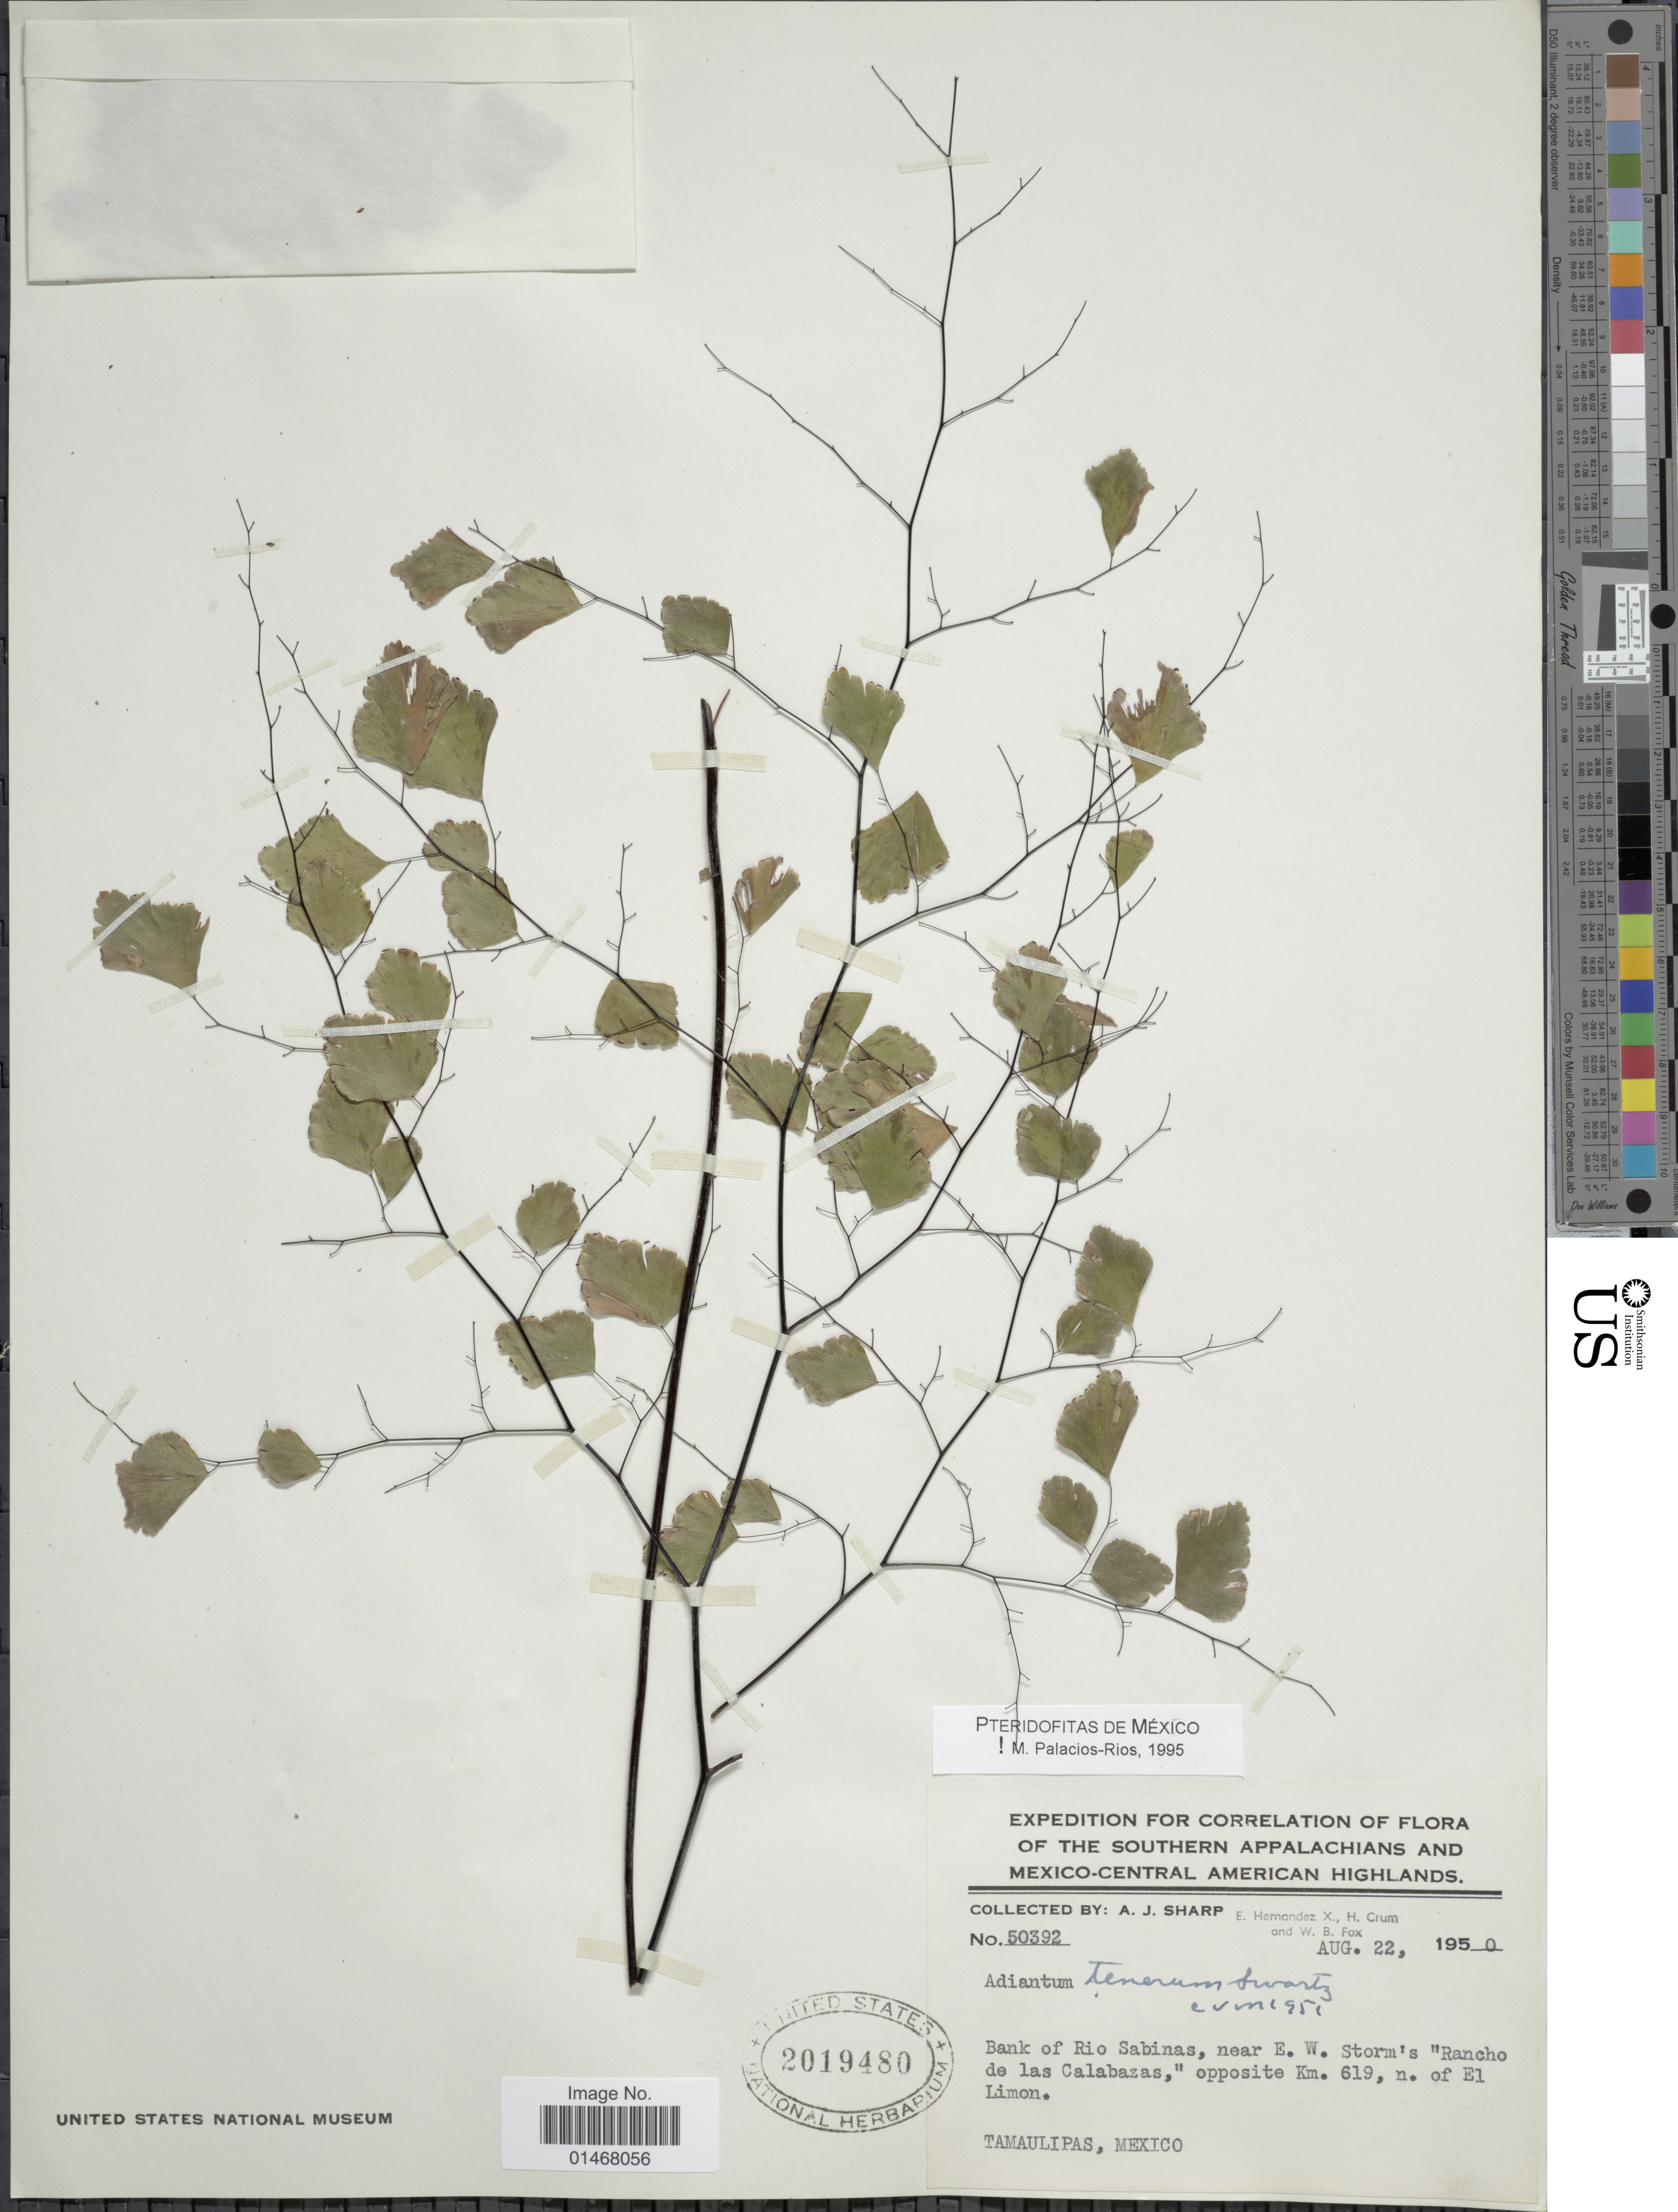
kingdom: Plantae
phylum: Tracheophyta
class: Polypodiopsida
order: Polypodiales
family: Pteridaceae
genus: Adiantum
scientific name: Adiantum tenerum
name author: Sw.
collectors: A. J. Sharp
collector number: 50392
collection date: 1950-08-22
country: Mexico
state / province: Tamaulipas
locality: Bank of Rio Sabinas, near E.W. Storm's 'Rancho de las Calabazas,' opposite Km 619, n. of El Limon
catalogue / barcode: US 2019480